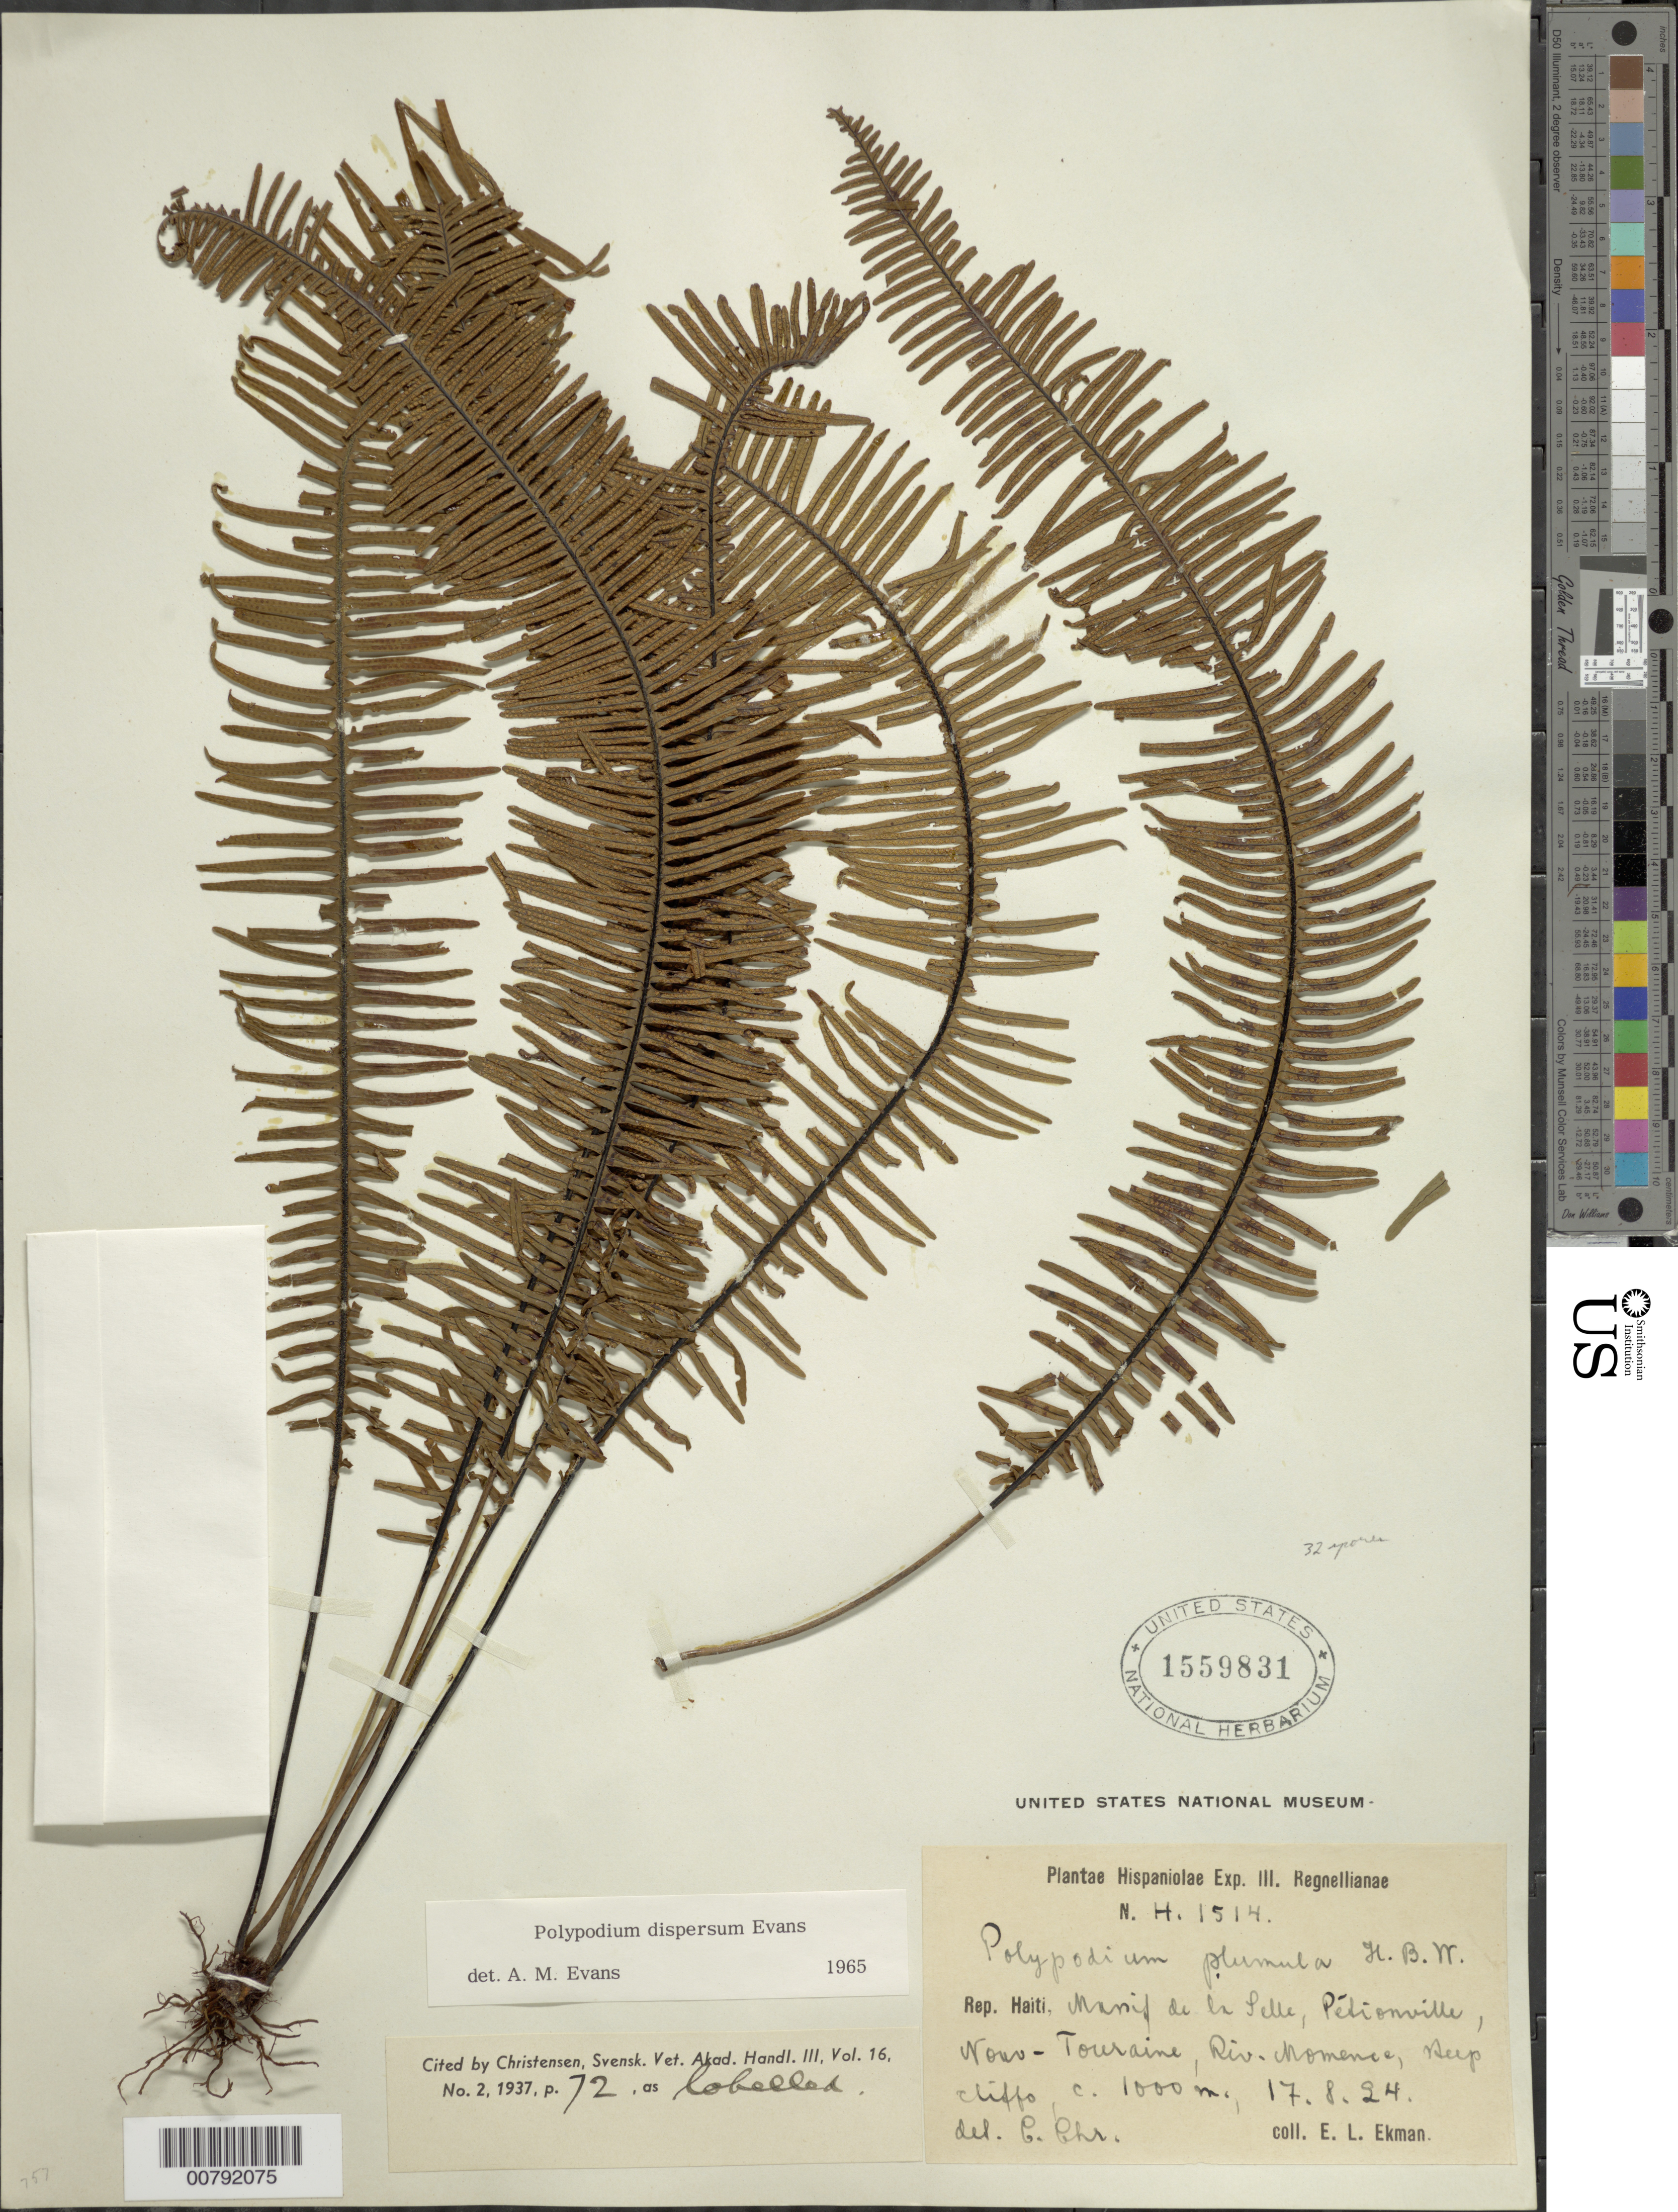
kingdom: Plantae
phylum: Tracheophyta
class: Polypodiopsida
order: Polypodiales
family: Polypodiaceae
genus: Pecluma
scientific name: Pecluma dispersa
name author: (A.M. Evans) M.G. Price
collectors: E. L. Ekman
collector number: H 1514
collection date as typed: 17 Aug 1924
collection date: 1924-08-17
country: Haiti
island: Hispaniola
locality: Massif de la Selle, Pétionville, Nouv Touraine, Riv. Momence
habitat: In steep cliffs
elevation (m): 1000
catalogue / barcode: US 1559831